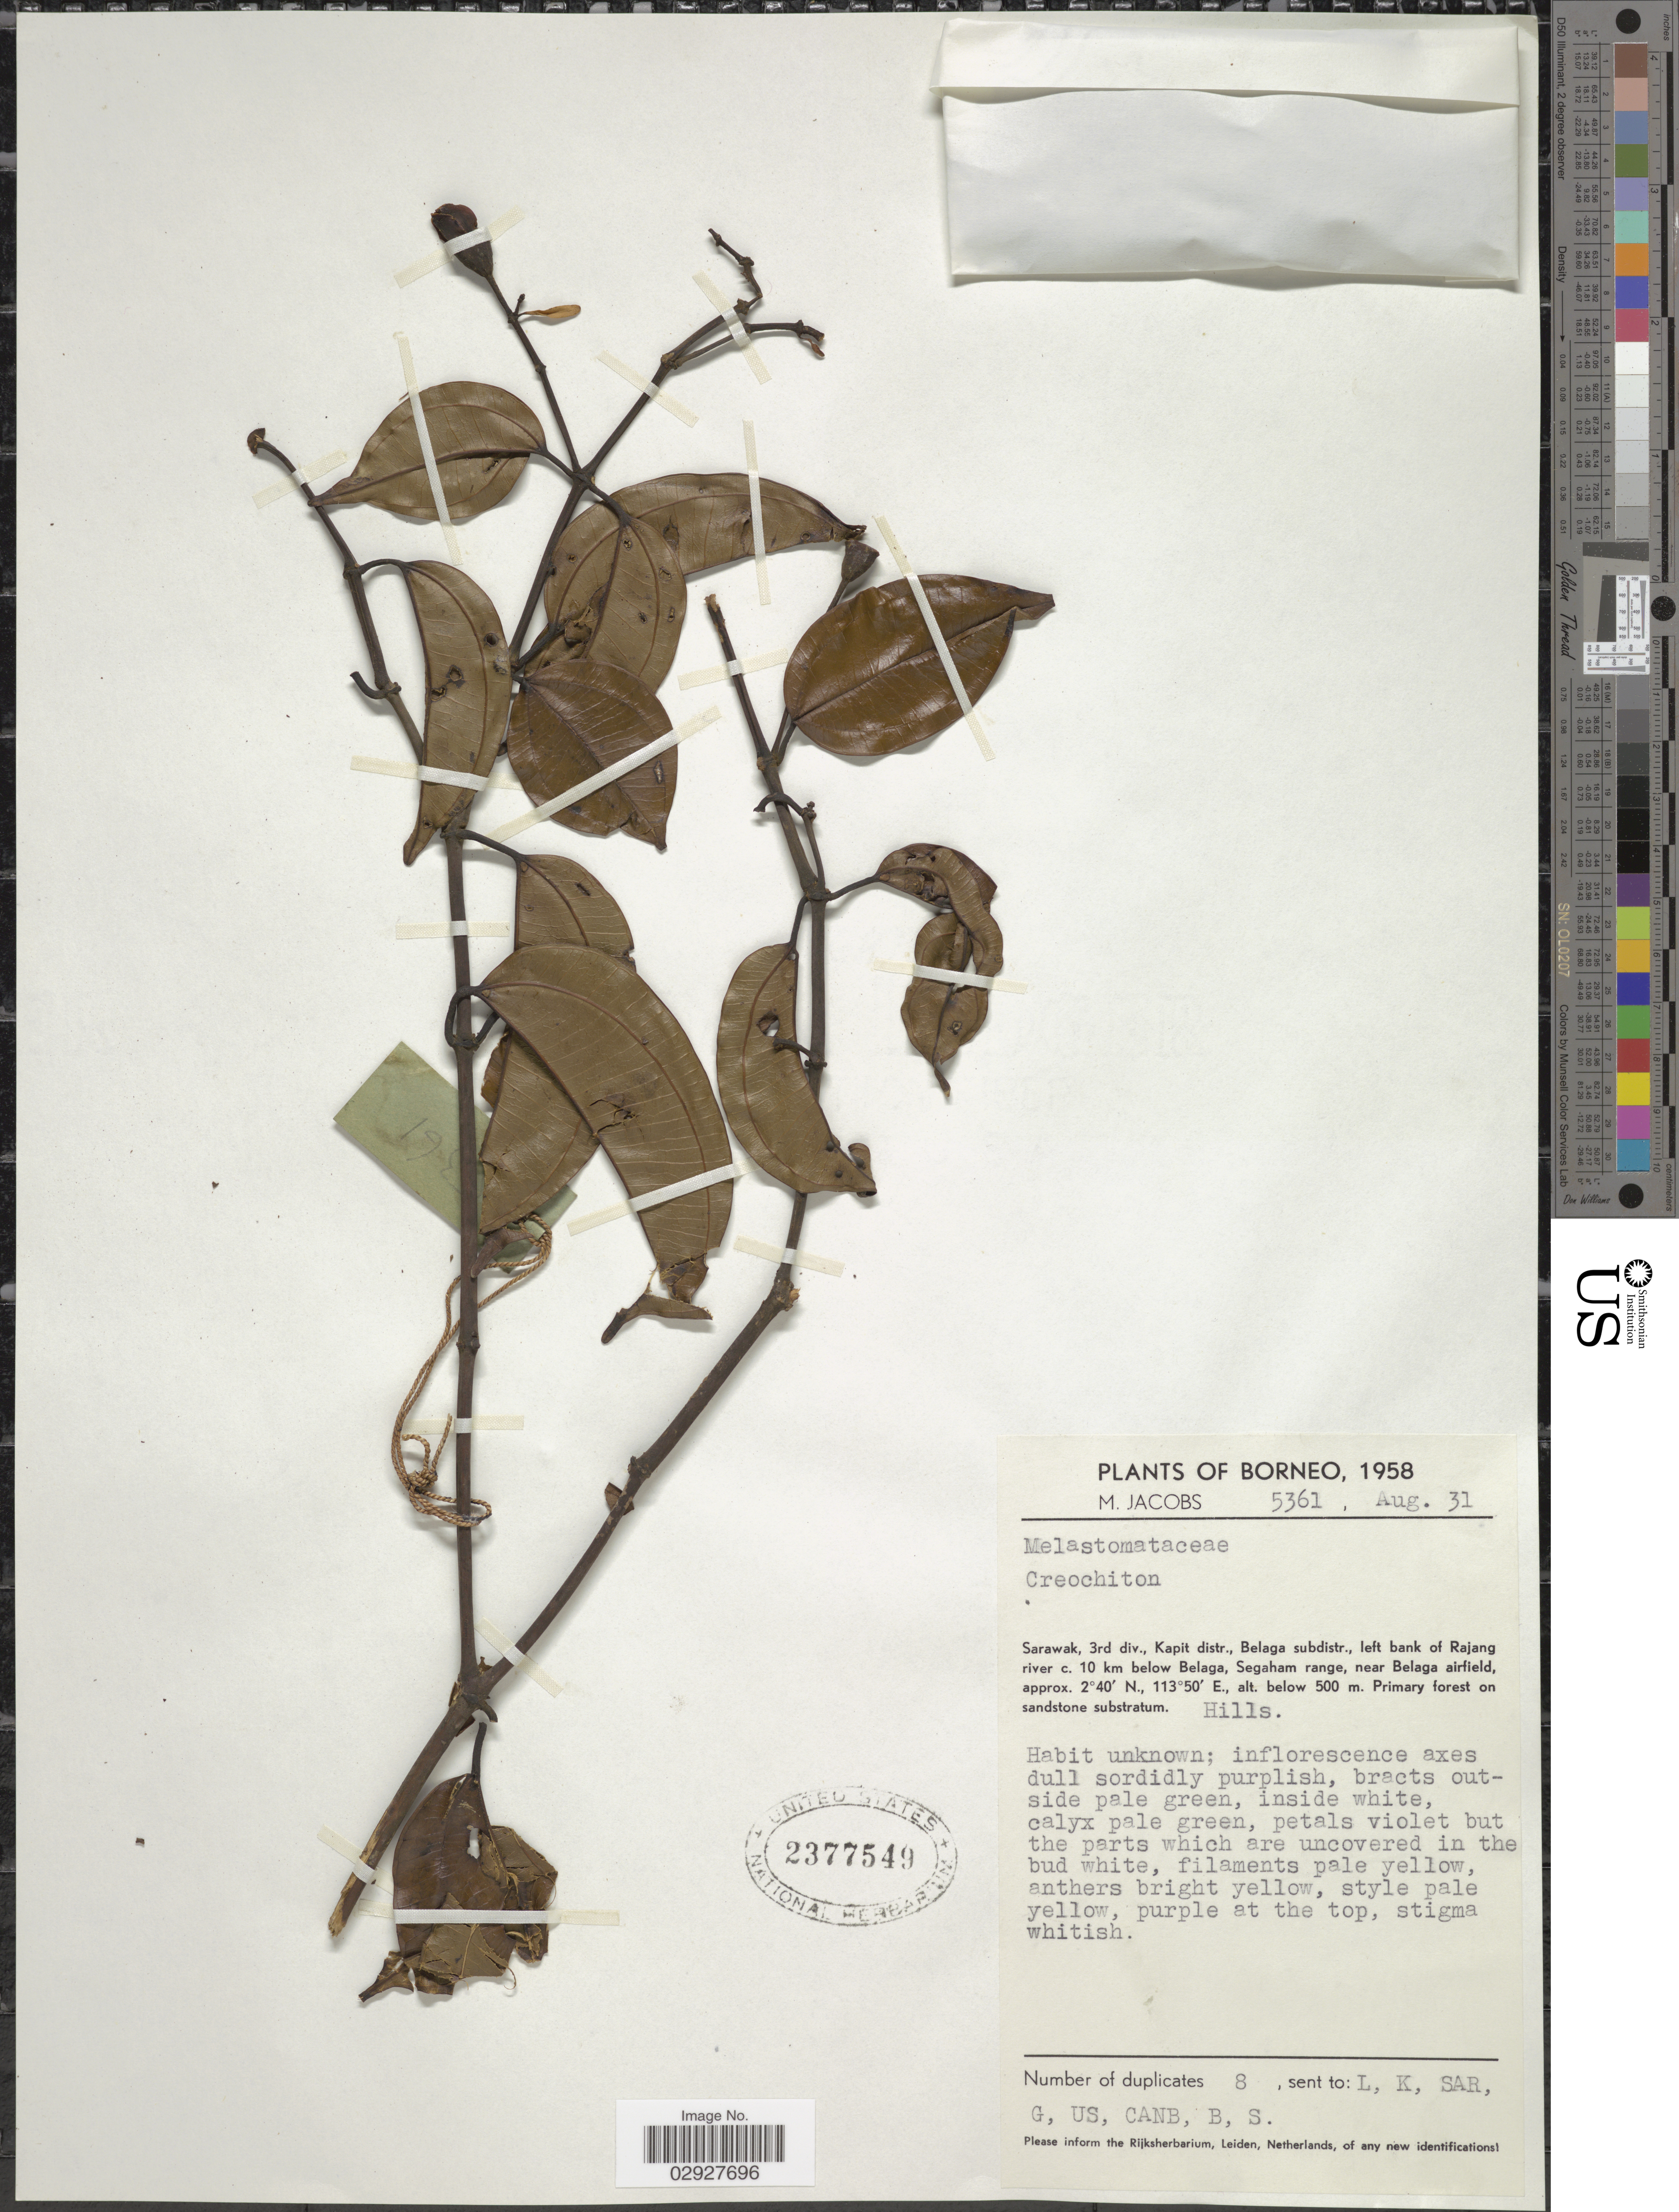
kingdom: Plantae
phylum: Tracheophyta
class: Magnoliopsida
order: Myrtales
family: Melastomataceae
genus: Sonerila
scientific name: Sonerila sp.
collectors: M. Jacobs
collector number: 5361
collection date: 1958-08-31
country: Malaysia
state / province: Sarawak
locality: Borneo. Sarawak, 3rd div., Kapit distr., Belaga subdistr., left bank of Rajang river c. 10 km below Belaga, Segaham range, near Belaga airfield.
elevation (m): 500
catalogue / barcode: US 2377549